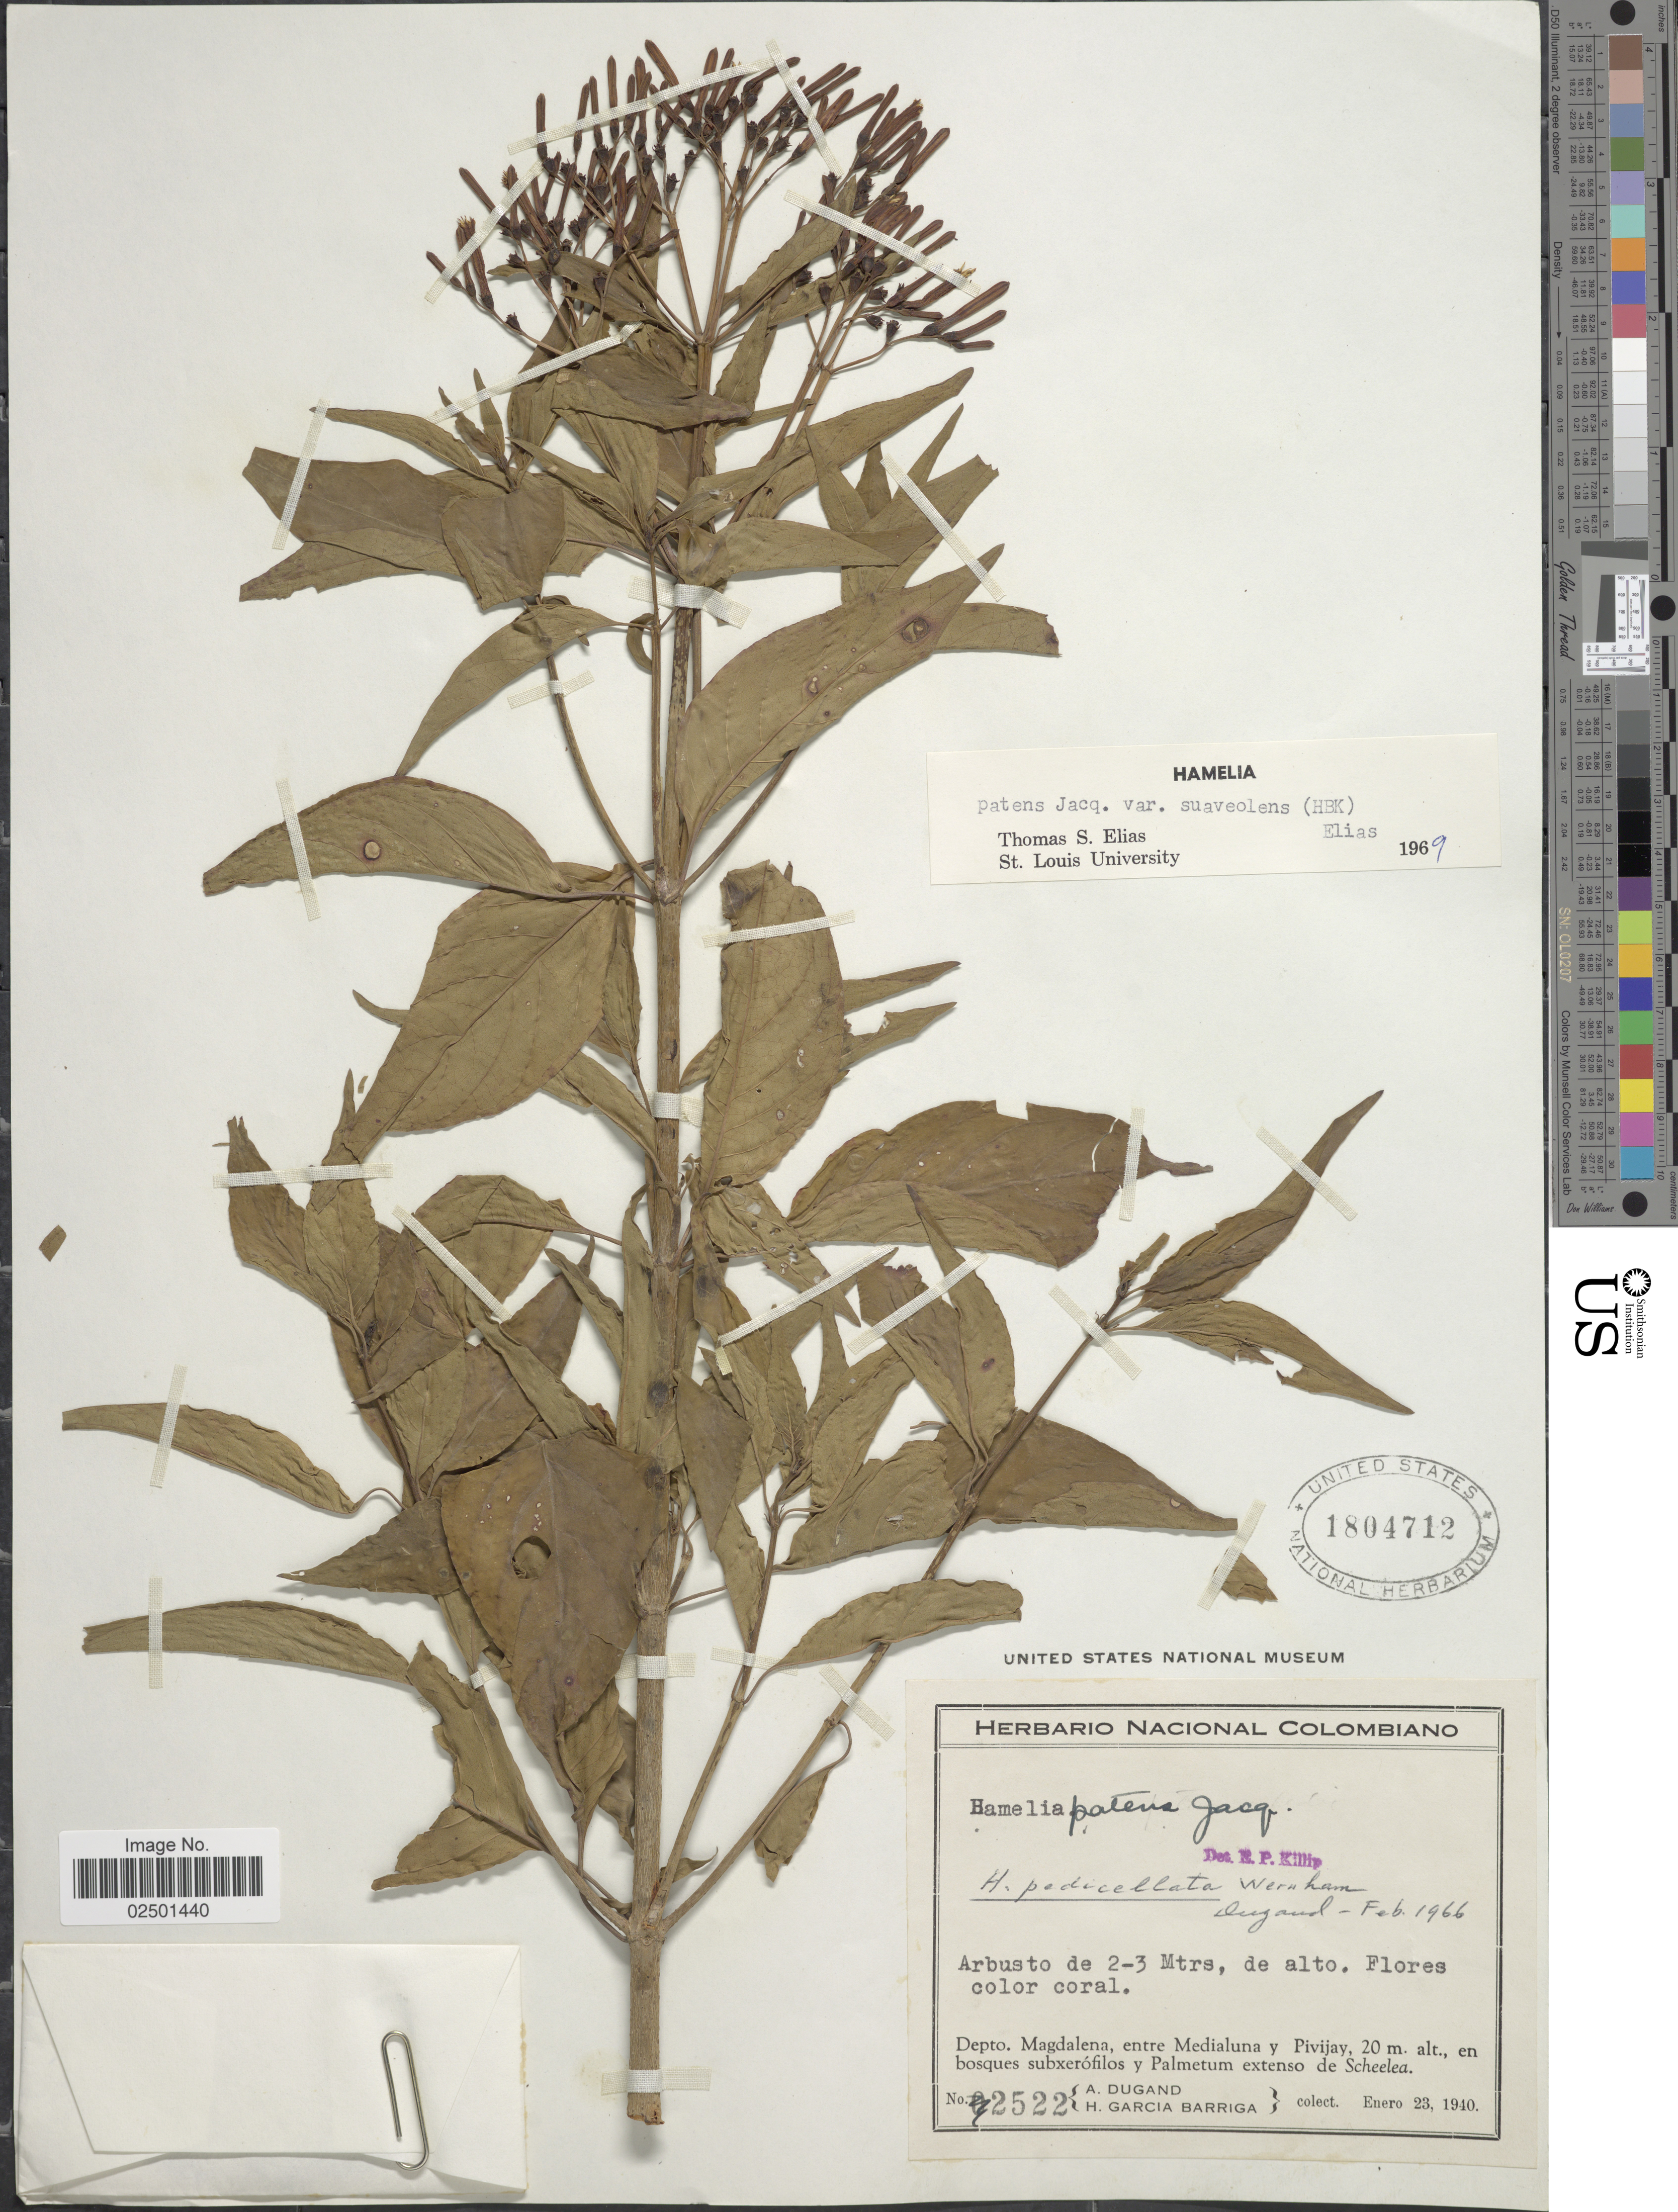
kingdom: Plantae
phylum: Tracheophyta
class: Magnoliopsida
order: Gentianales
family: Rubiaceae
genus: Hamelia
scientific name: Hamelia patens var. glabra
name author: Oerst.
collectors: A. Dugand & H. García Barriga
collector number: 2522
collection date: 1940-01-23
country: Colombia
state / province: Magdalena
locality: Depto. Magdalena, entre Medialuna y Pivijay.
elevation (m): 20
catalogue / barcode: US 1804712